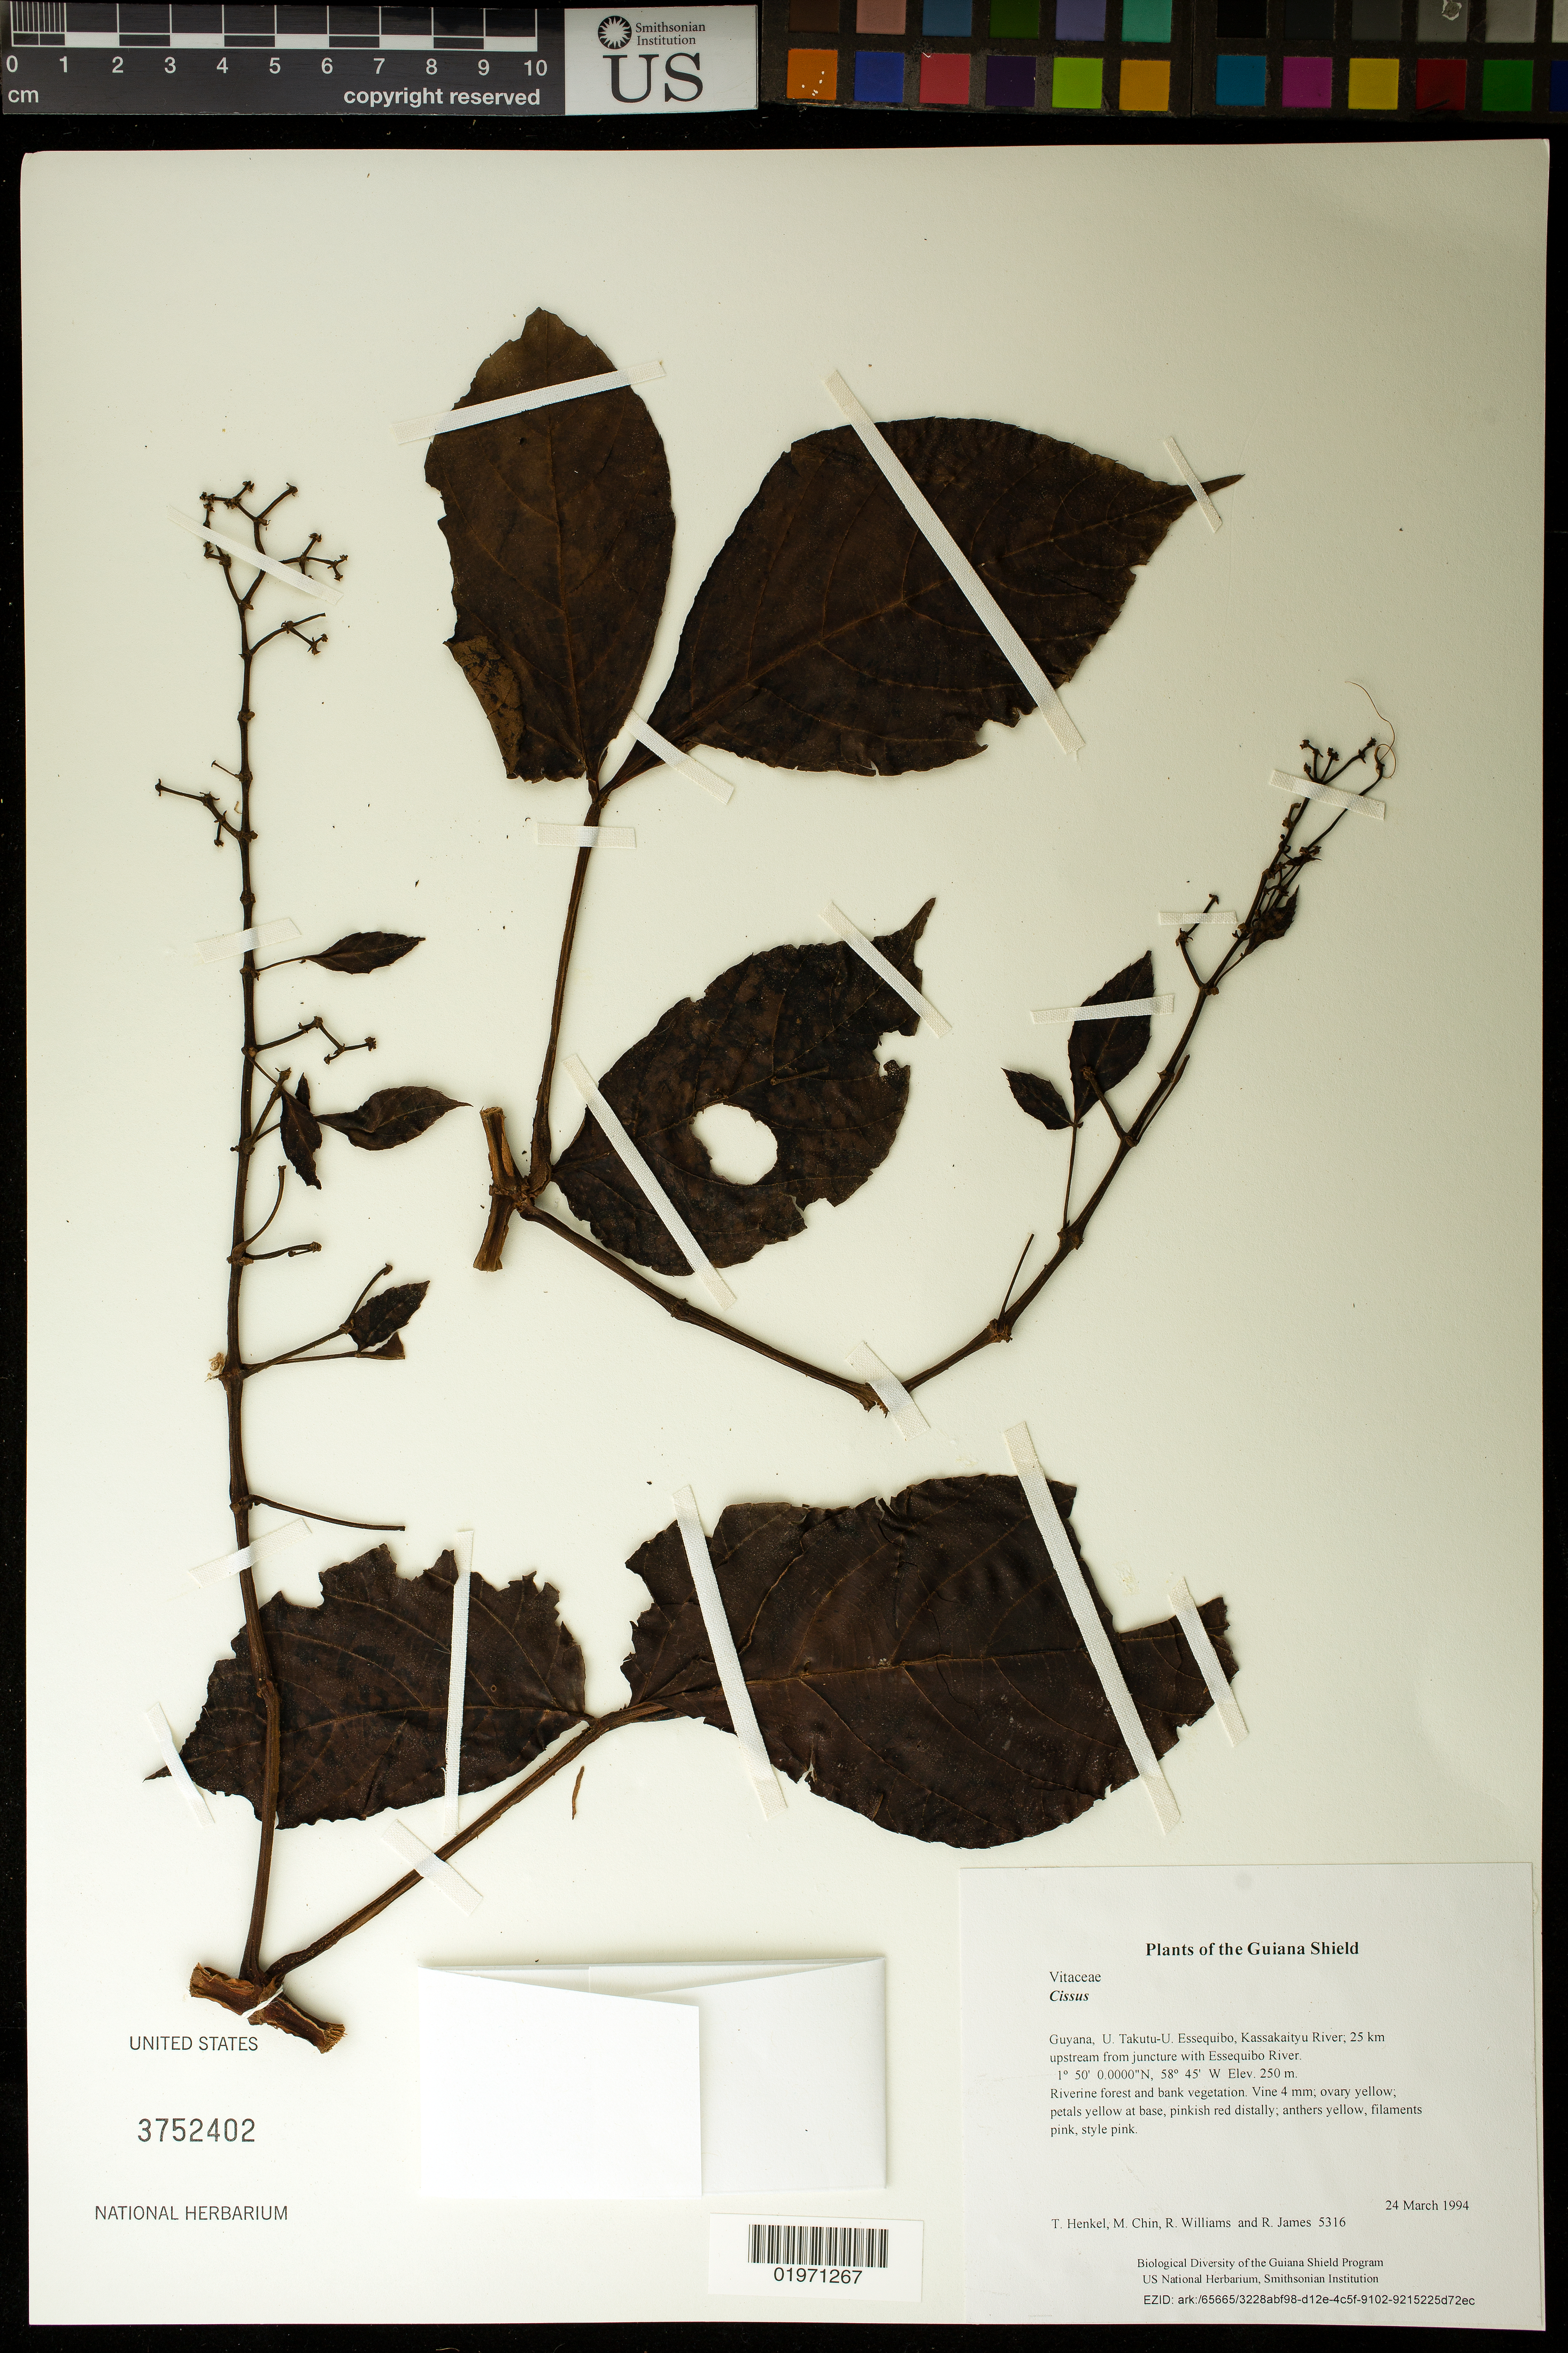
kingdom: Plantae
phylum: Tracheophyta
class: Magnoliopsida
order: Vitales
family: Vitaceae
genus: Cissus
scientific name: Cissus haematantha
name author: Miq.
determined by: Lombardi, Julio A.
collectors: T. Henkel, M. Chin, R. Williams & R. James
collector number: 5316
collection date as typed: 24 March 1994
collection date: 1994-03-24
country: Guyana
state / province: U. Takutu-U. Essequibo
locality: Kassakaityu River; 25 km upstream from juncture with Essequibo River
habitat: Riverine forest and bank vegetation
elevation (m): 250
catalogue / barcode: US 3752402